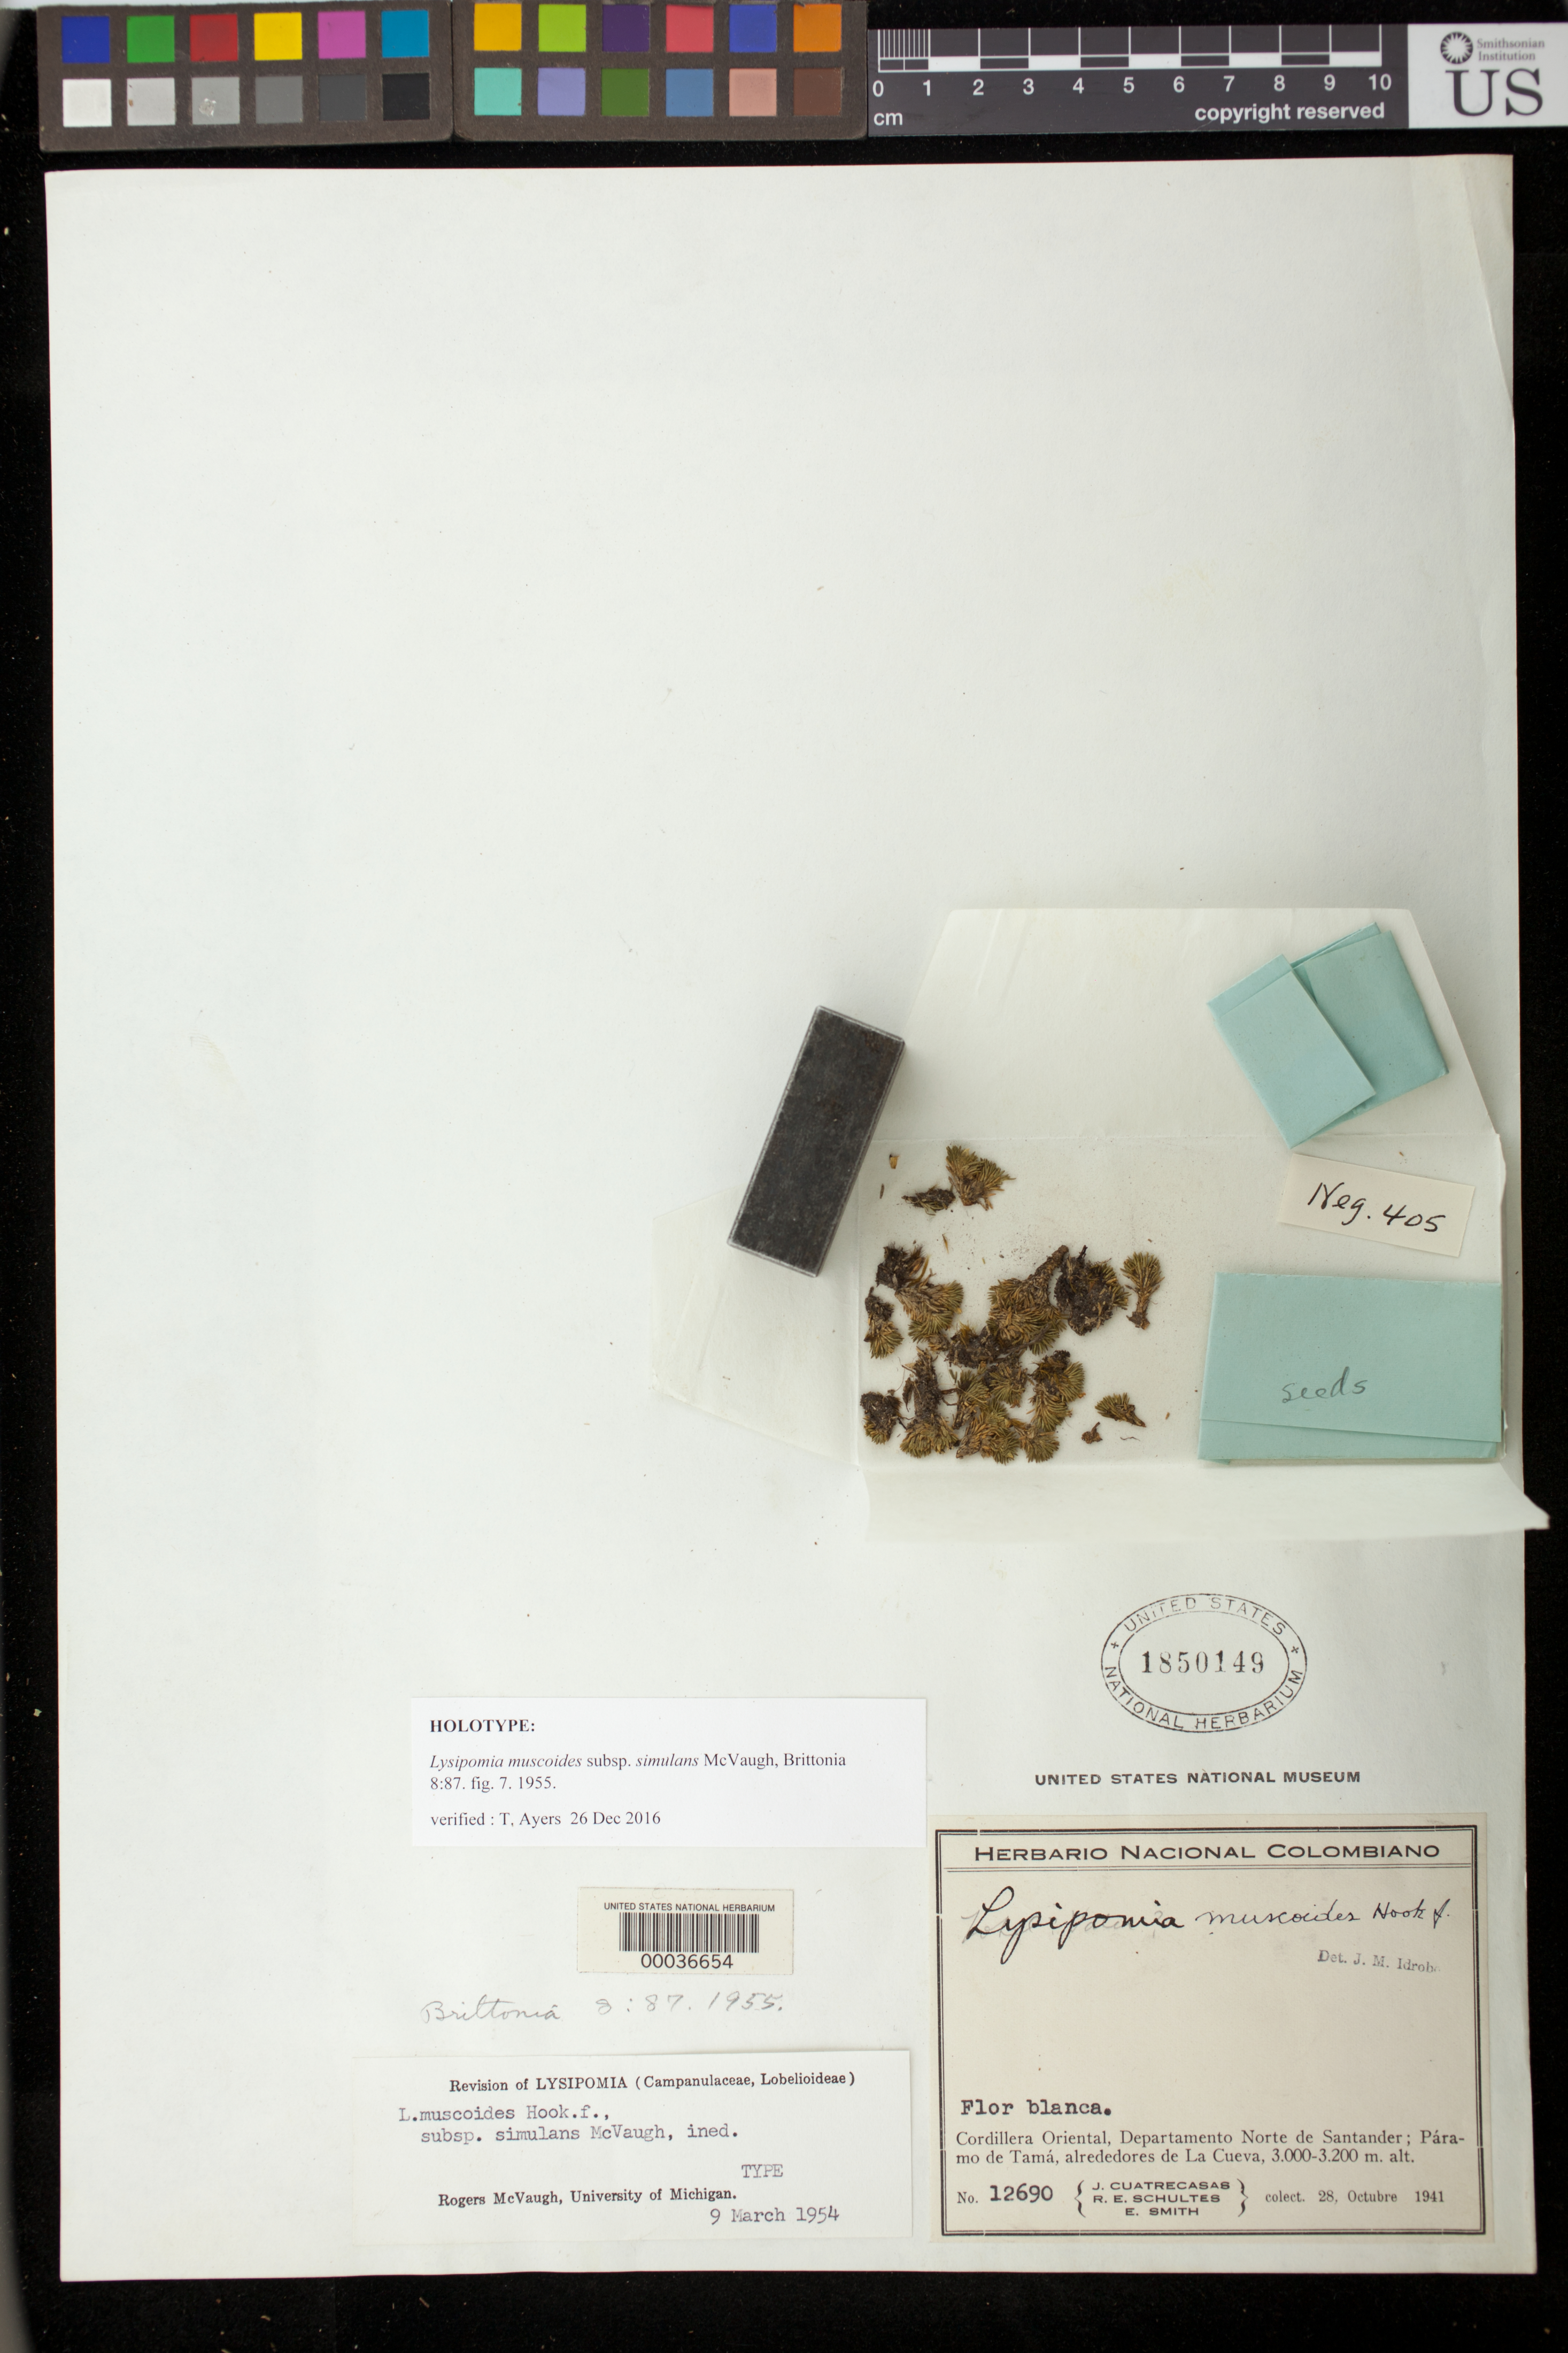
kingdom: Plantae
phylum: Tracheophyta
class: Magnoliopsida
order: Asterales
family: Campanulaceae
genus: Lysipomia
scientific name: Lysipomia muscoides subsp. simulans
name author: McVaugh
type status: Holotype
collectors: J. Cuatrecasas, R. E. Schultes & C. E. Smith Jr.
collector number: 12690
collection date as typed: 28 Oct 1941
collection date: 1941-10-28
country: Colombia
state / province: Norte de Santander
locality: Cordillera Oriental, Departamento Norte de Sandander; Páramo de Tamá, alrededores de La Cueva.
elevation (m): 3000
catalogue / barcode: US 1850149